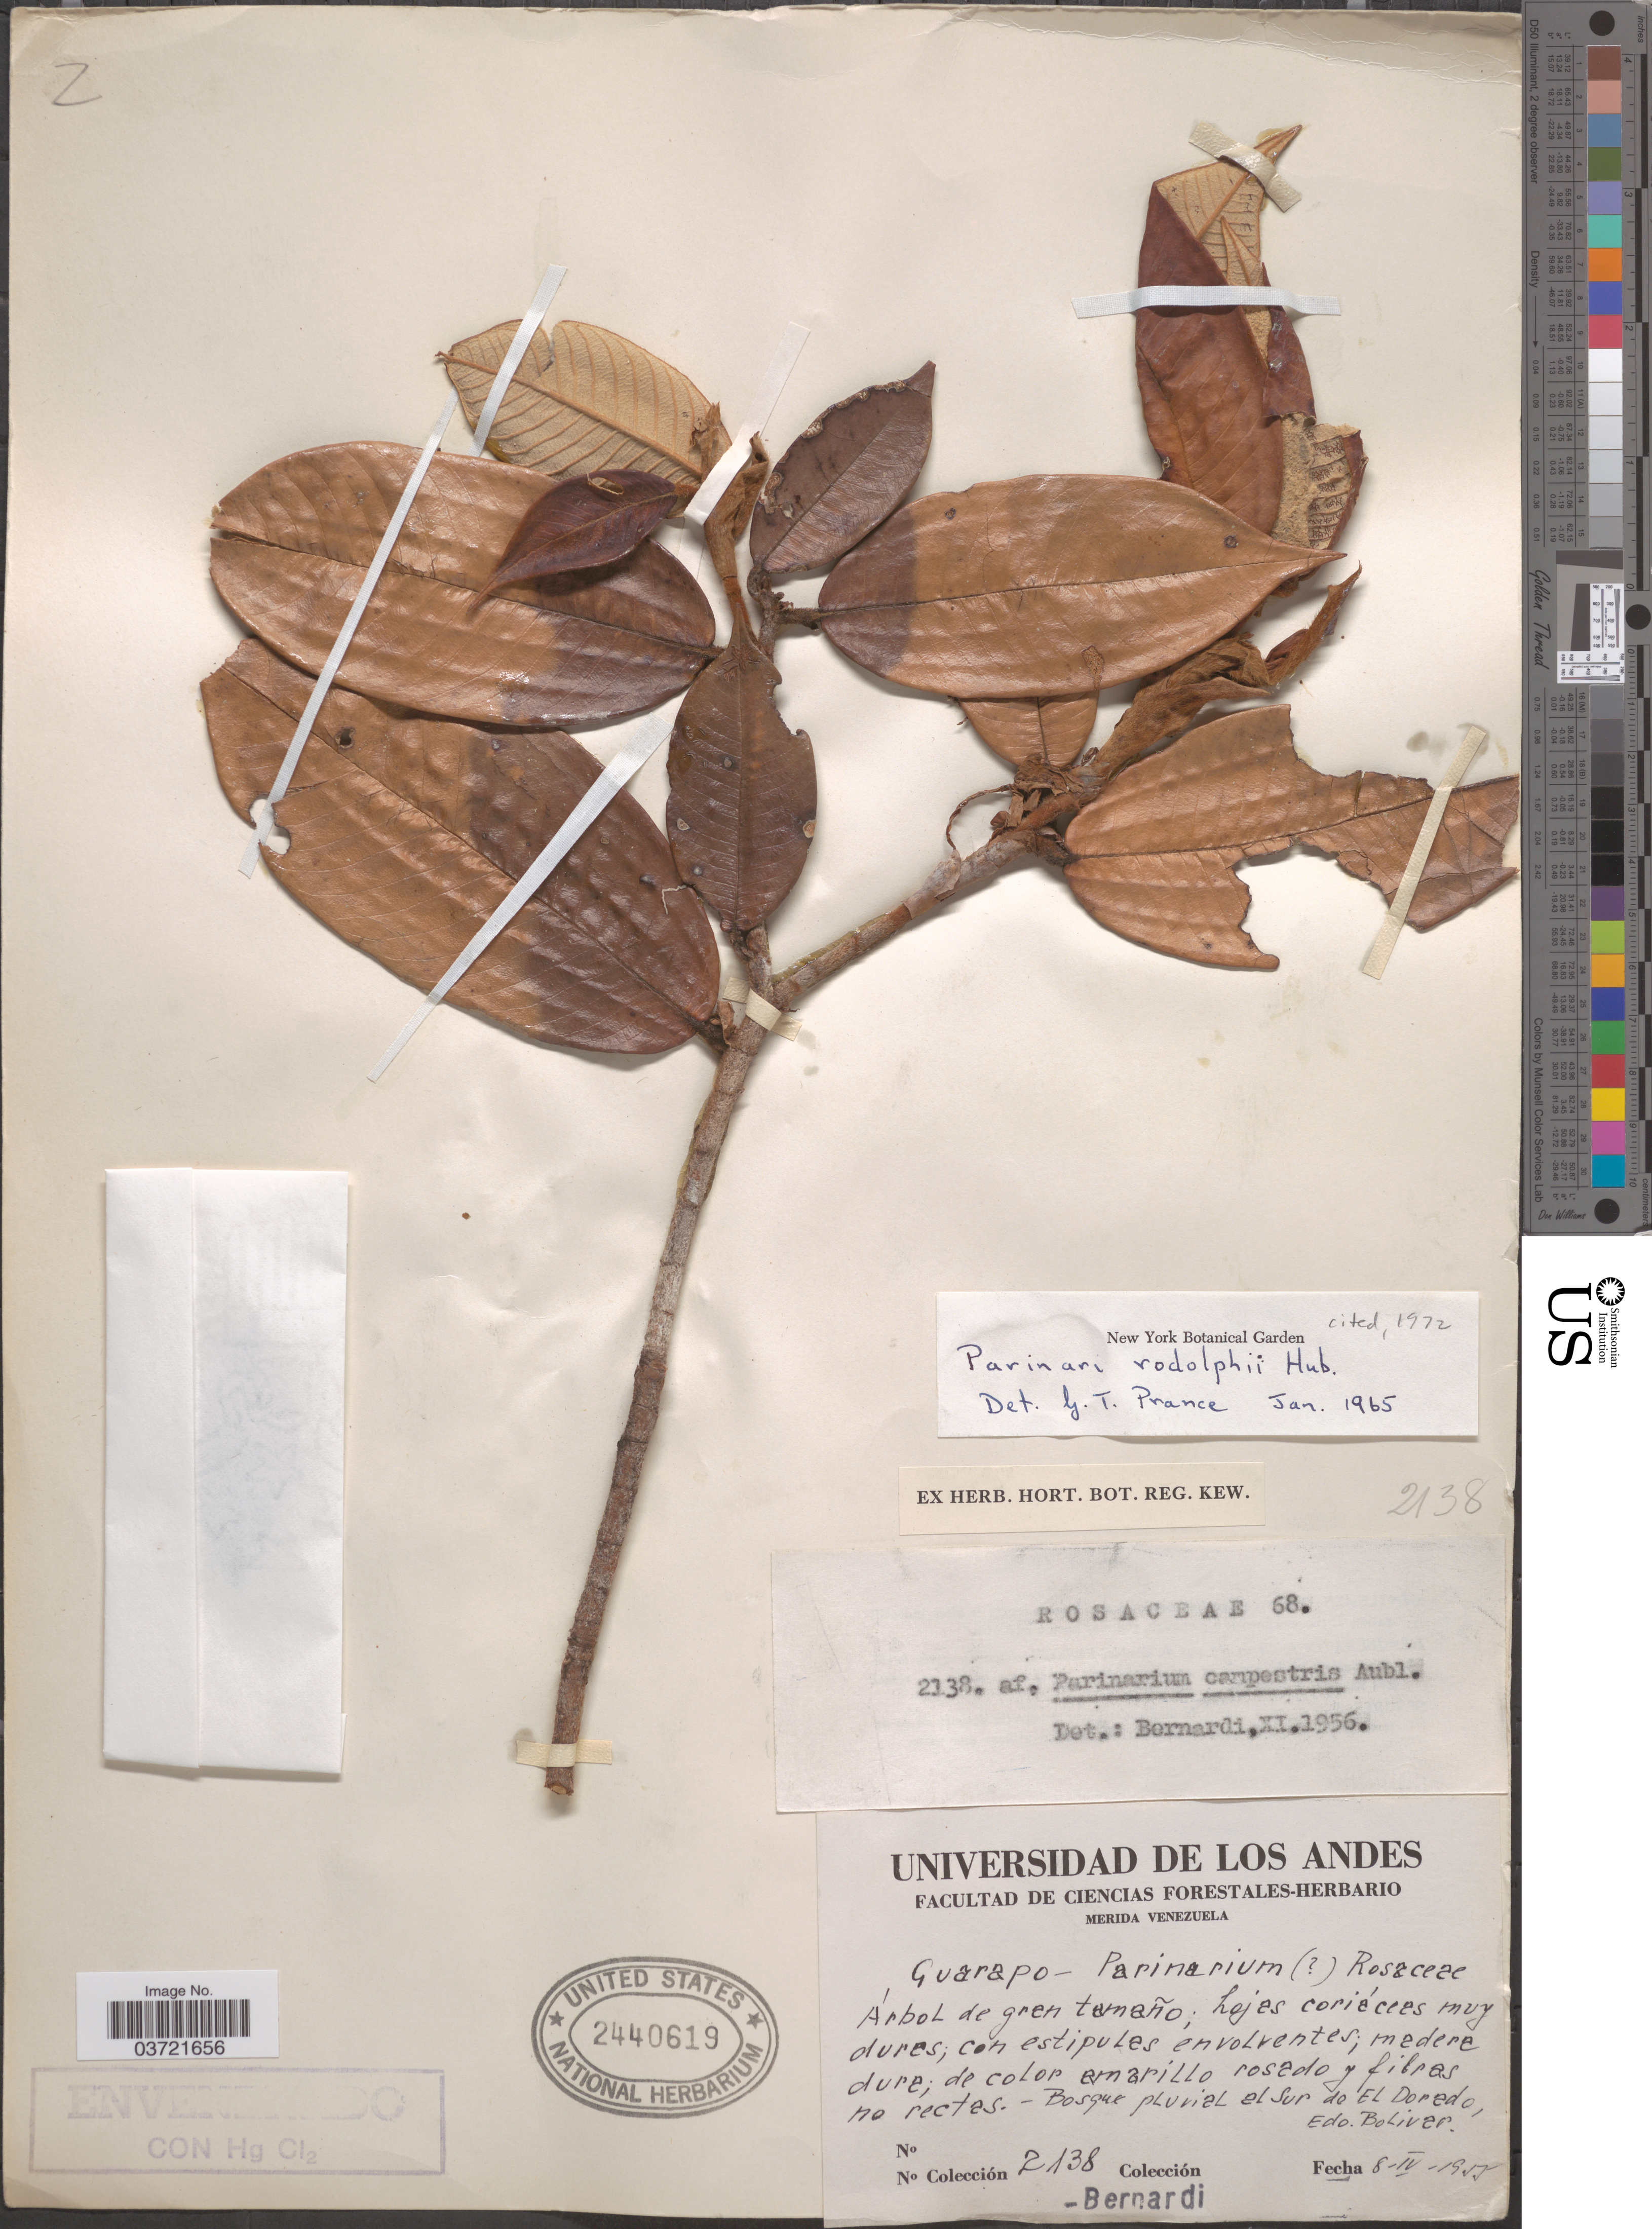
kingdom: Plantae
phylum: Tracheophyta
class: Magnoliopsida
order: Malpighiales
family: Chrysobalanaceae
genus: Parinari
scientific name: Parinari rodolphii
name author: Huber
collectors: Bernardi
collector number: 2138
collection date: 1955-04-08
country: Venezuela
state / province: Bolivar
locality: Bosque pluvial el Sur do El Dorado.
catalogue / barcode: US 2440619